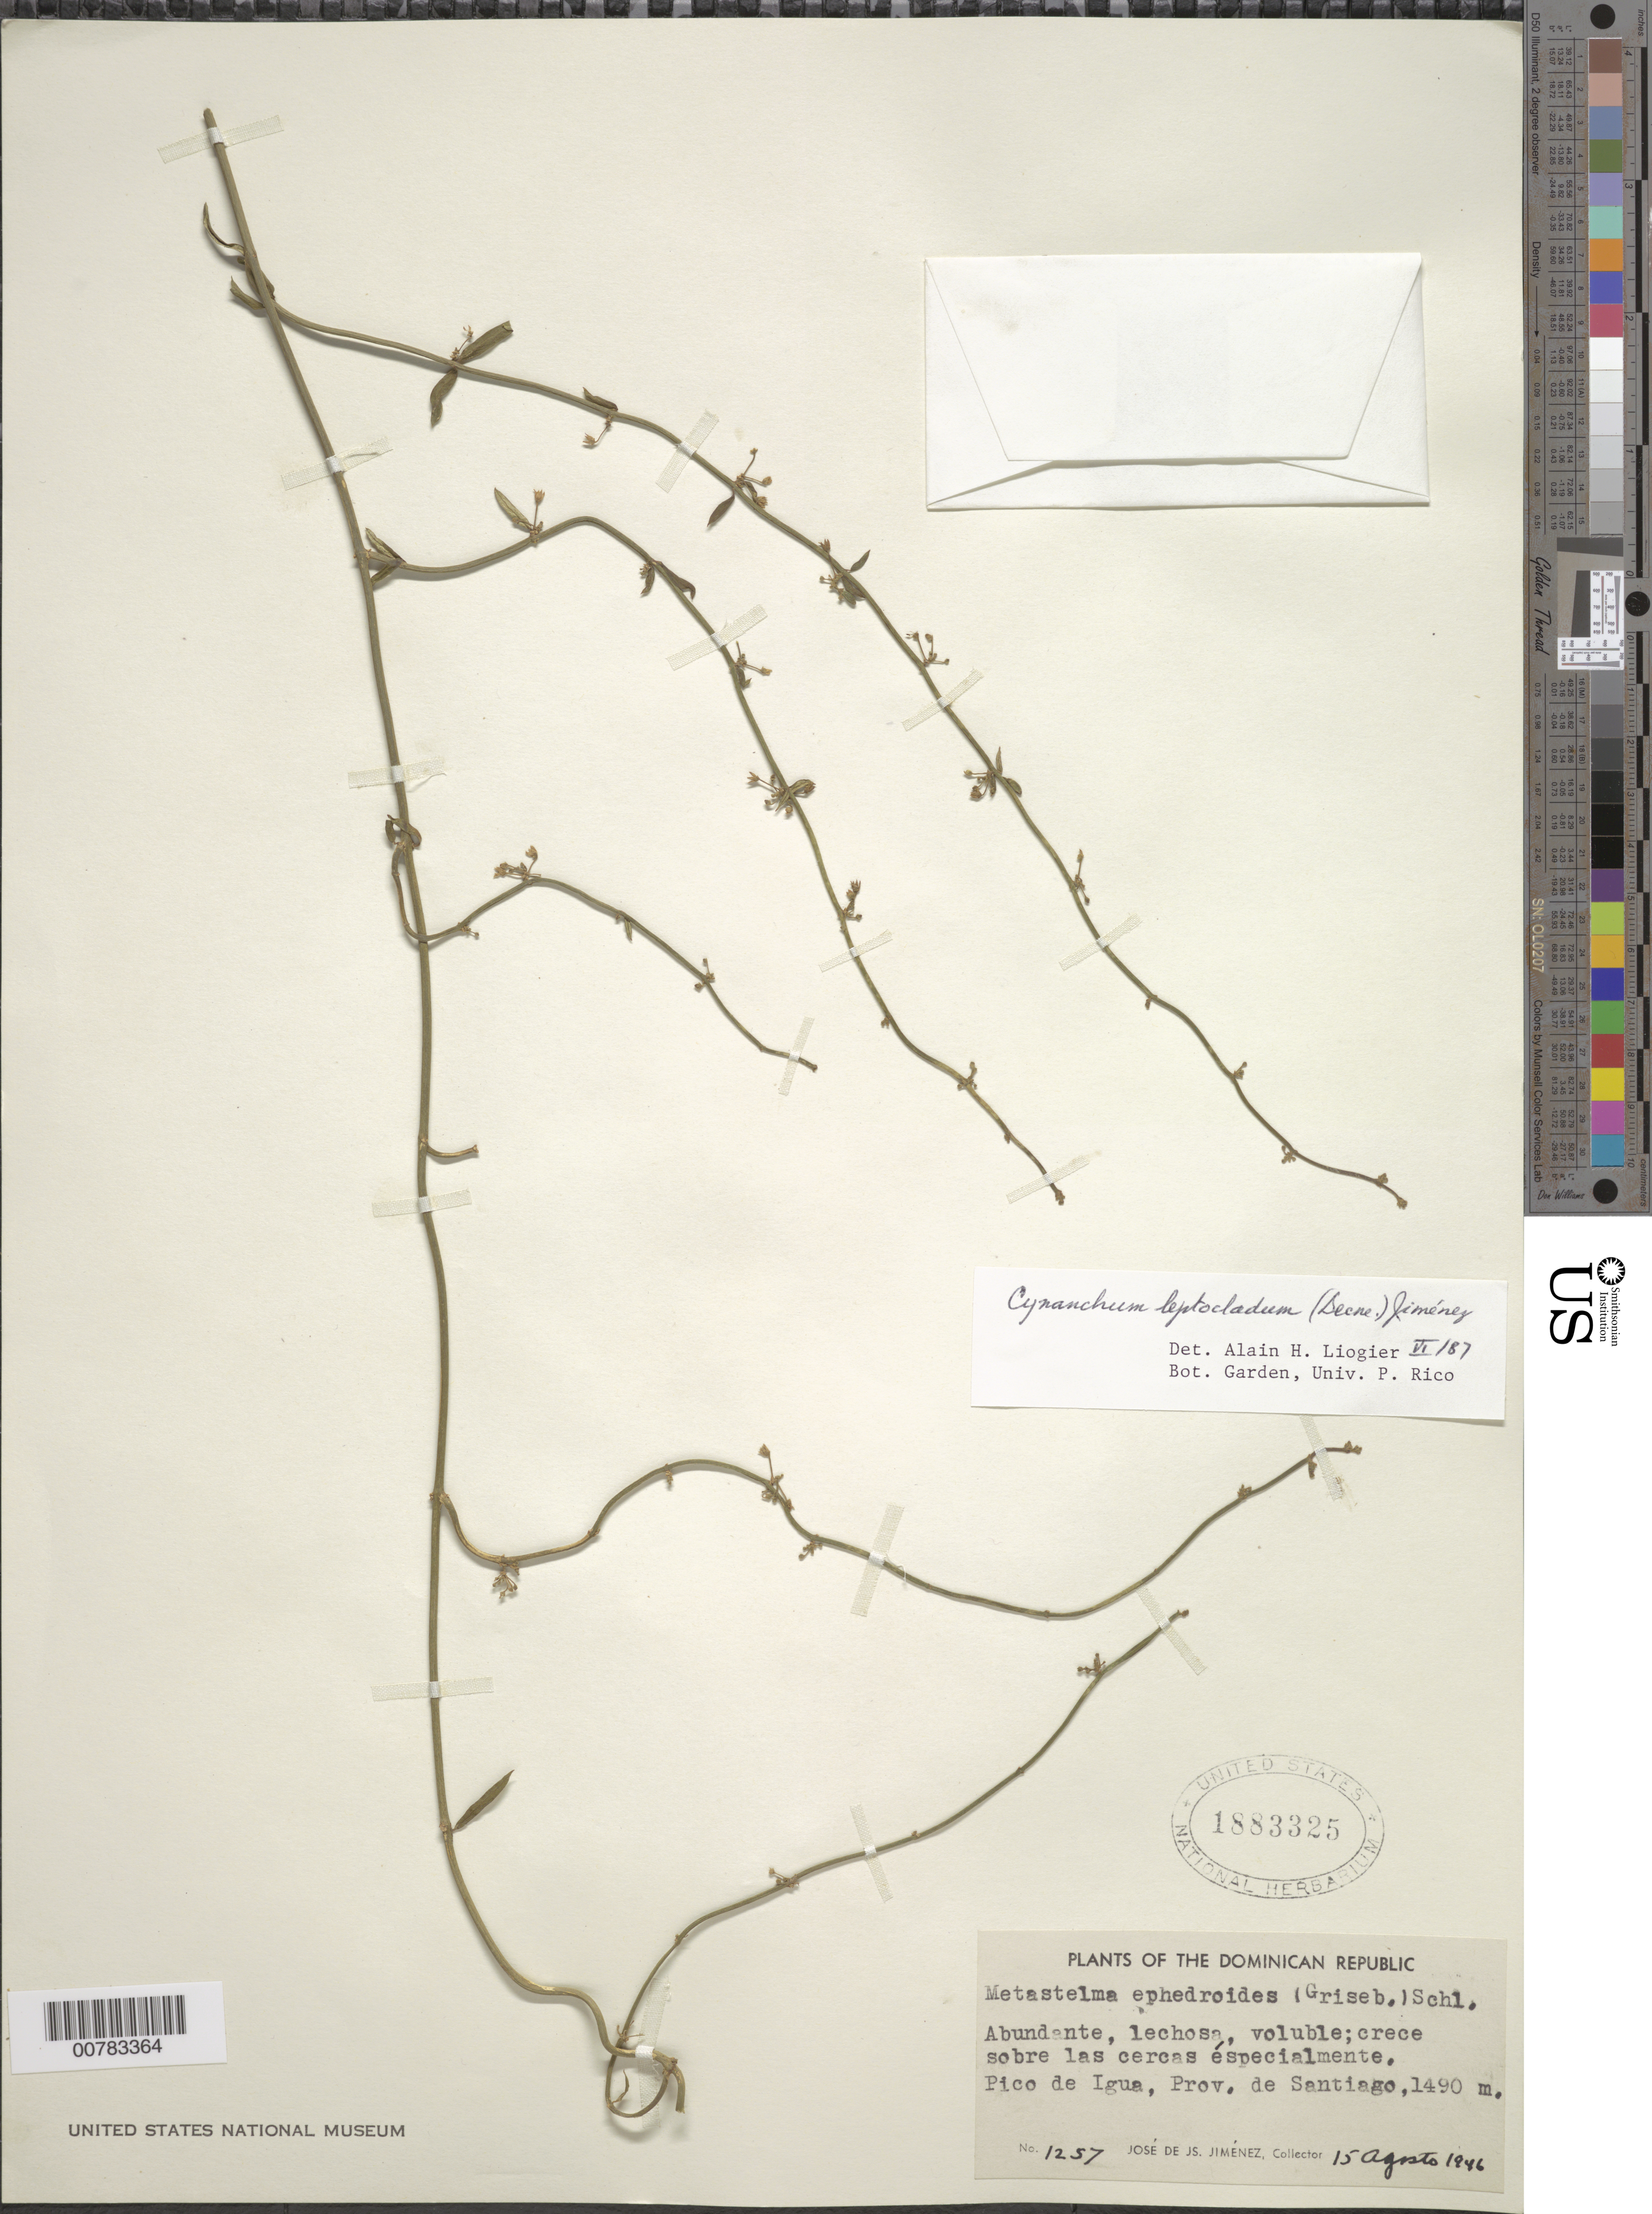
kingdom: Plantae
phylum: Tracheophyta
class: Magnoliopsida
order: Gentianales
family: Apocynaceae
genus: Metastelma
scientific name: Metastelma leptocladum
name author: (Decne.) Schltr.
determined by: Liogier, Alain H.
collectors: J. J. Jiménez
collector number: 1257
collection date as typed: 15 Aug 1946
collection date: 1946-08-15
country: Dominican Republic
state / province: Santiago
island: Hispaniola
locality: Pico de Igua.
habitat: It grows especially above fences.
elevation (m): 1400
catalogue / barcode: US 1883325